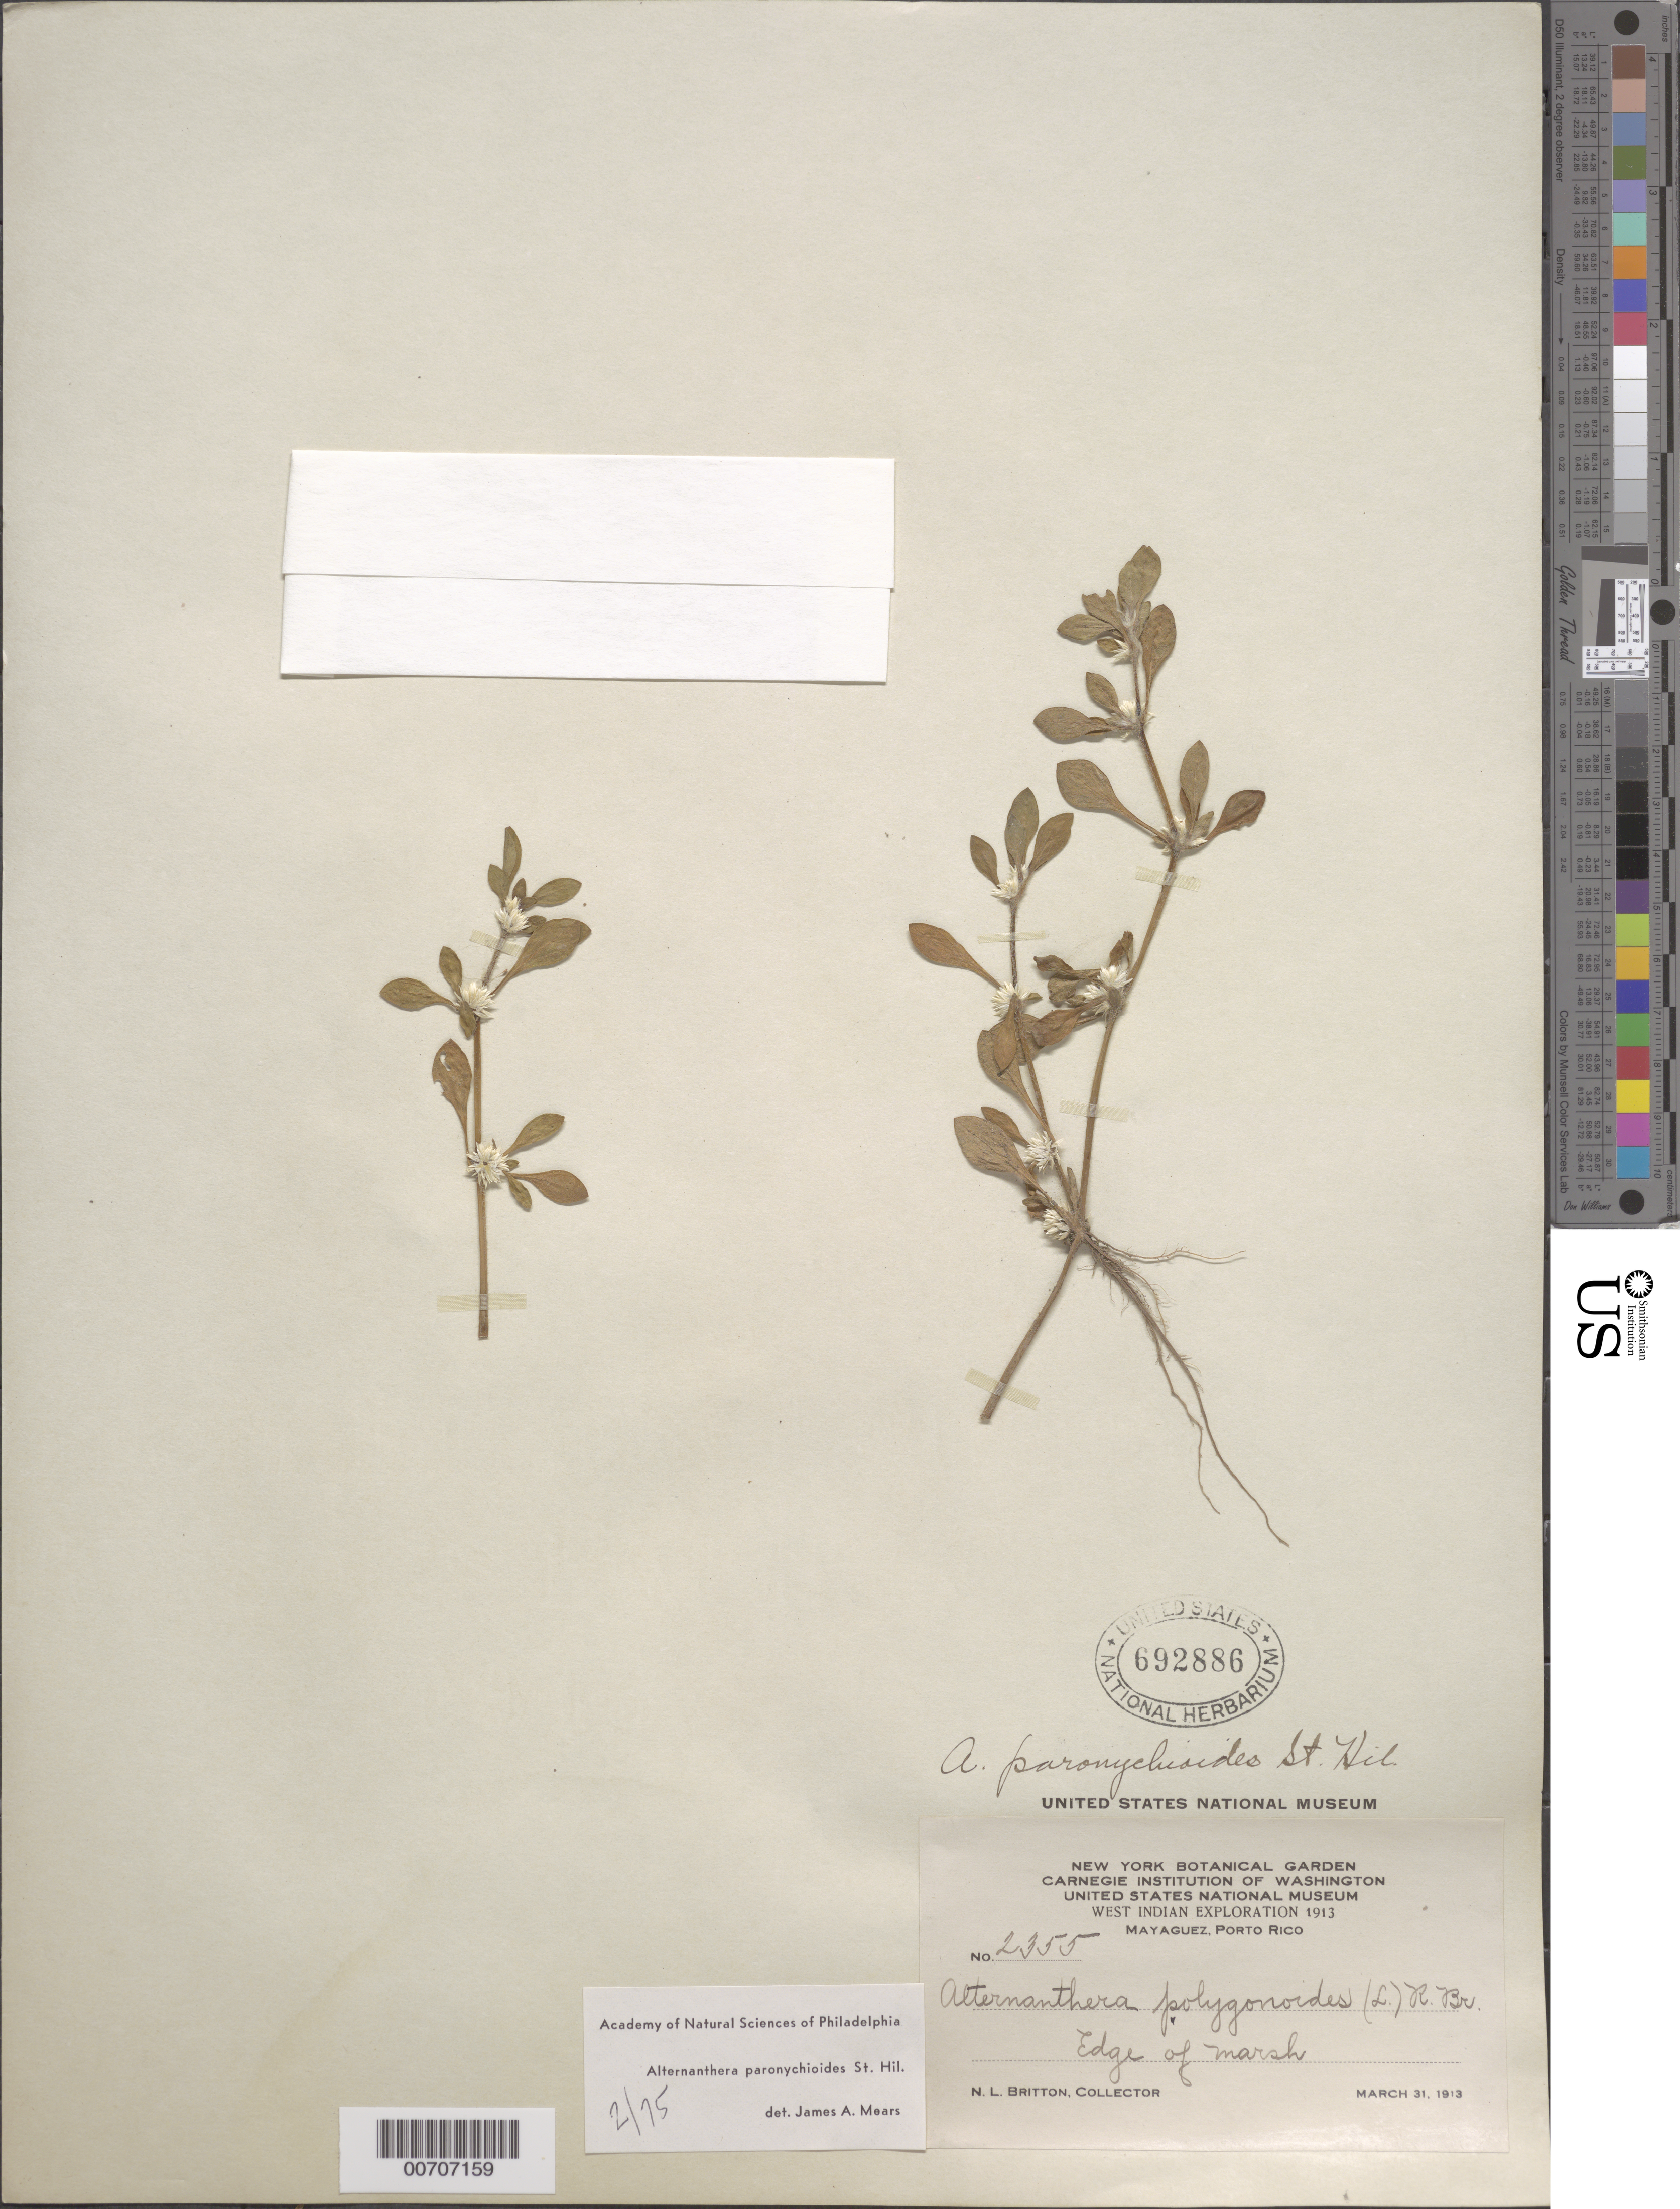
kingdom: Plantae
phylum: Tracheophyta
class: Magnoliopsida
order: Caryophyllales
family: Amaranthaceae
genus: Alternanthera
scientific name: Alternanthera paronychioides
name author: A. St.-Hil.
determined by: Mears, J. A., (PH), Academy of Natural Sciences of Philadelphia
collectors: N. Britton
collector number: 2355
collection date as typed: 31 Mar 1913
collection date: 1913-03-31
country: Puerto Rico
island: Greater Antilles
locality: Mayaguez.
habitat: Edge of Marsh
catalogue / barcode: US 692886